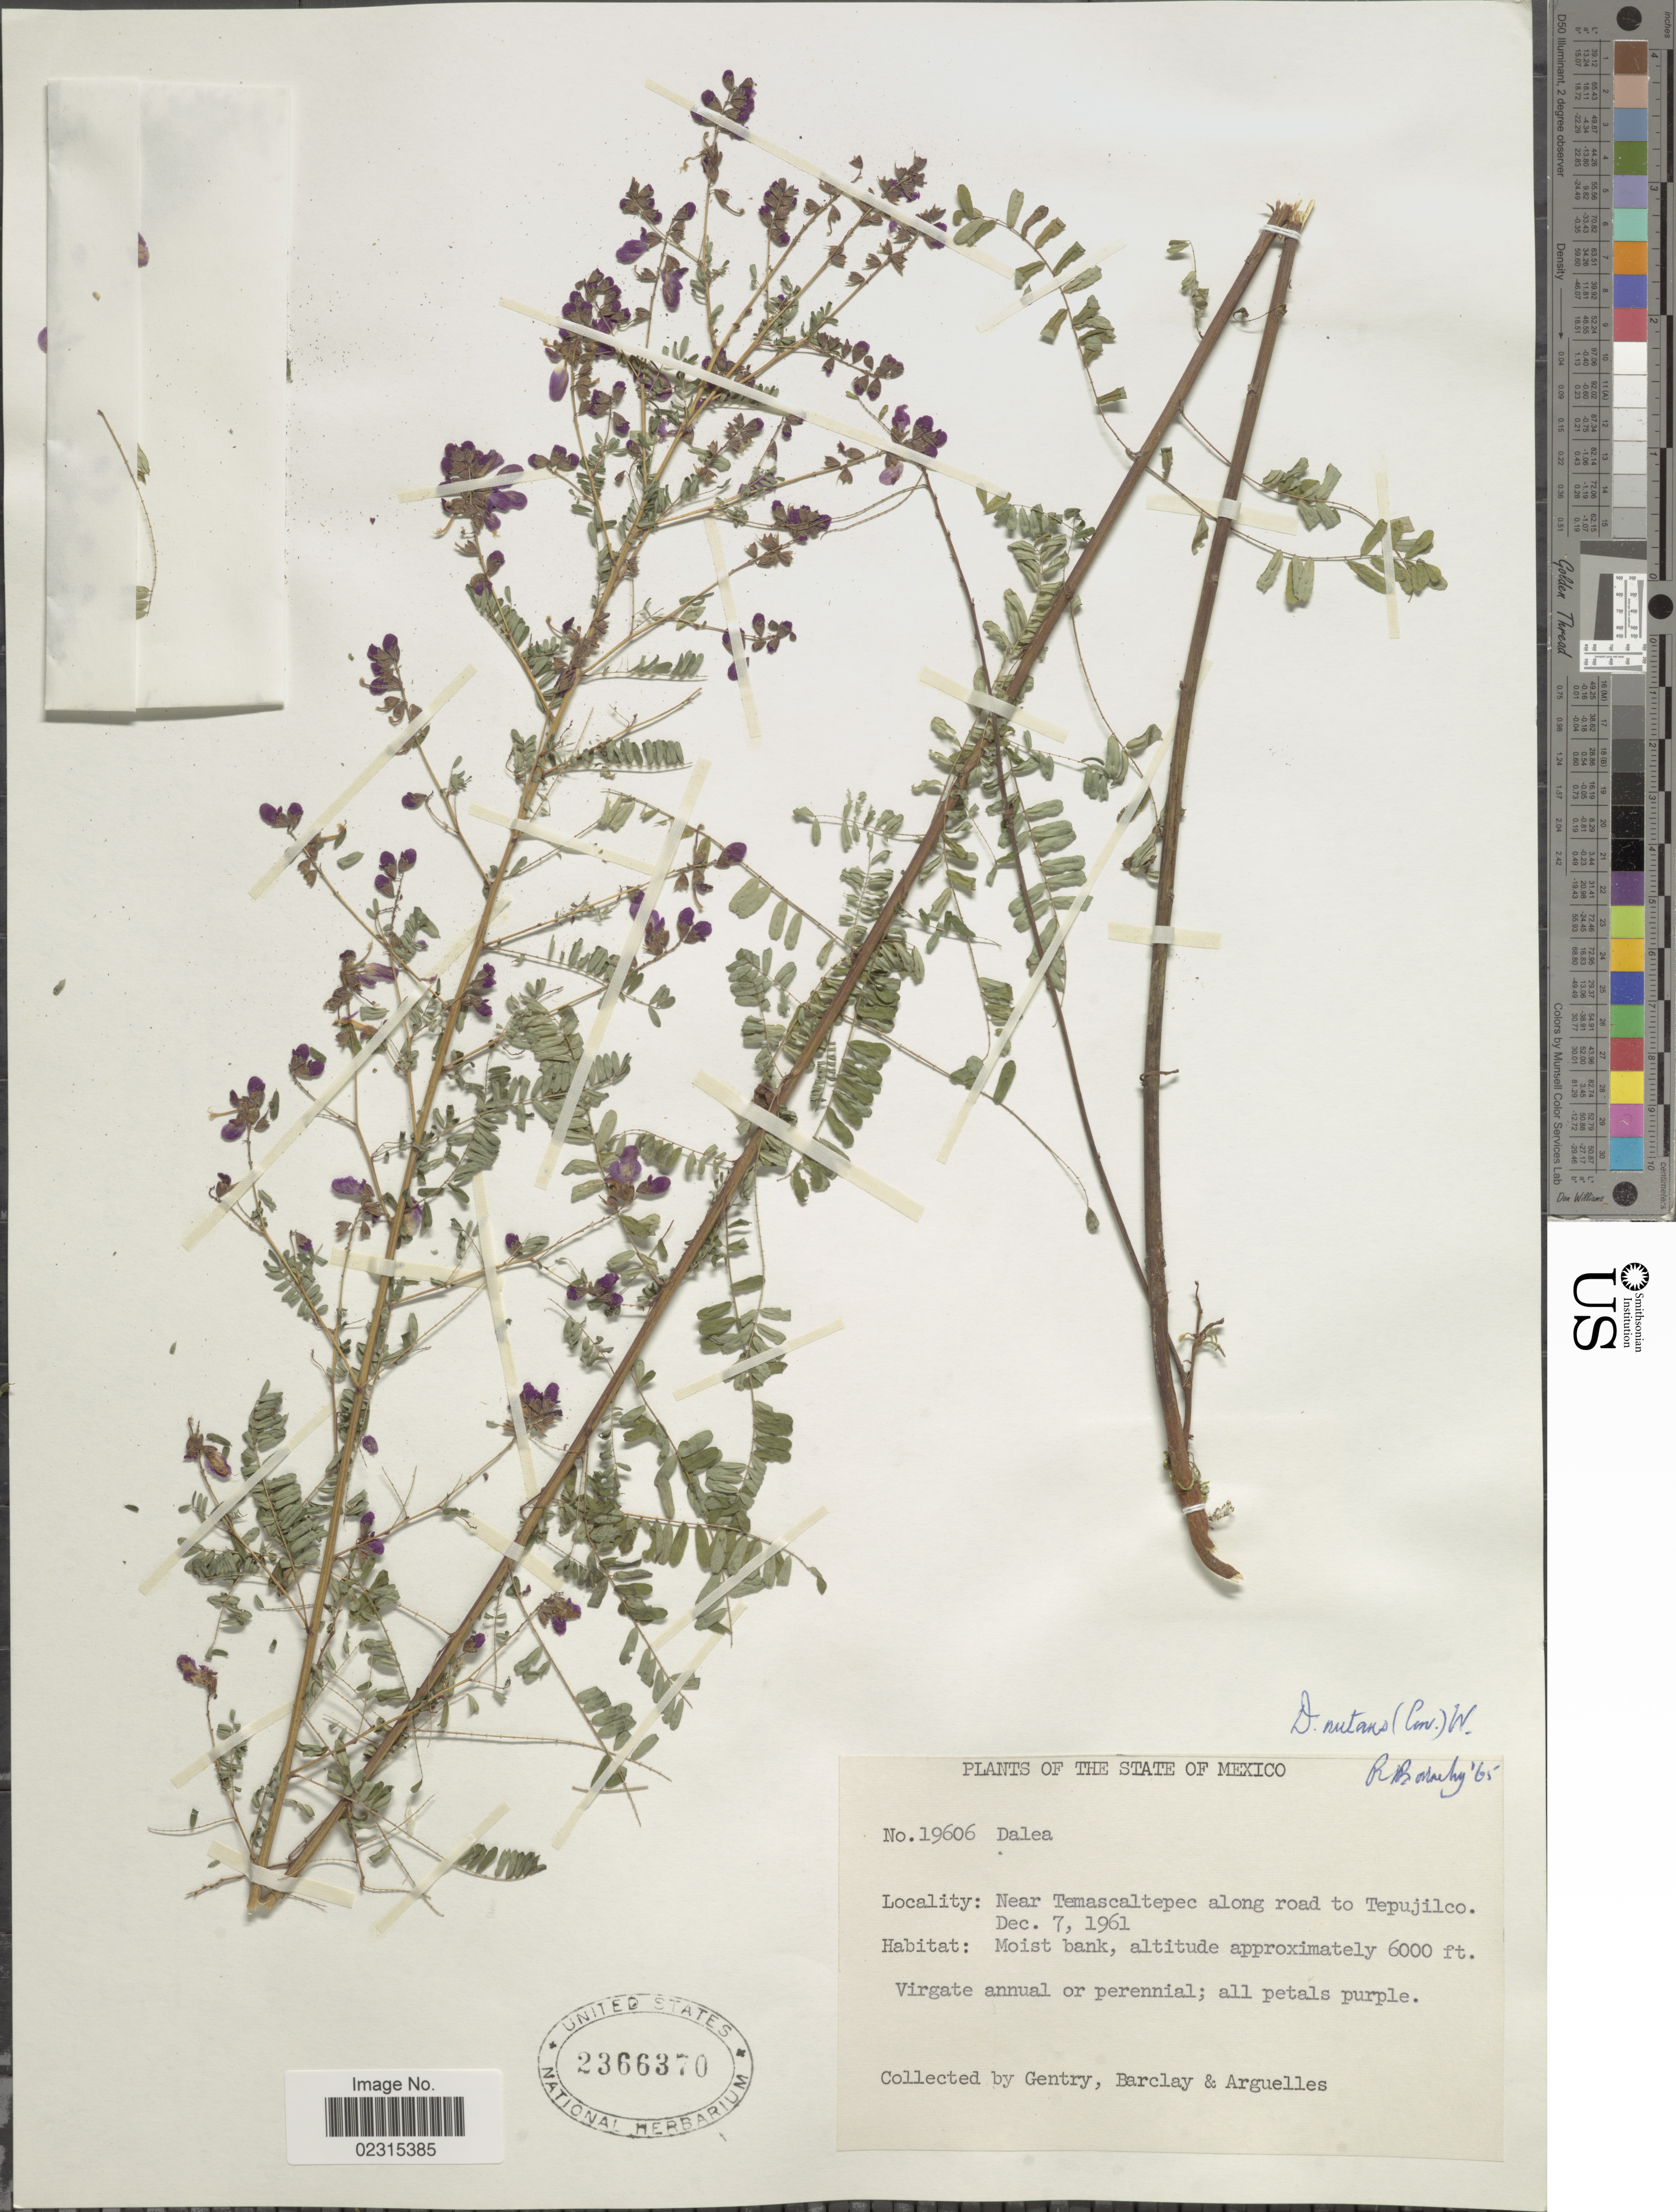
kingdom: Plantae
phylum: Tracheophyta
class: Magnoliopsida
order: Fabales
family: Fabaceae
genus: Marina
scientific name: Marina nutans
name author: (Cav.) Barneby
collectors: Gentry, --, -- Barclay & Arguelles, --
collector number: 19606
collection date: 1961-12-07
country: Mexico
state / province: México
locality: Near Temascaltepec along road to Tepujilco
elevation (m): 1829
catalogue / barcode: US 2366370